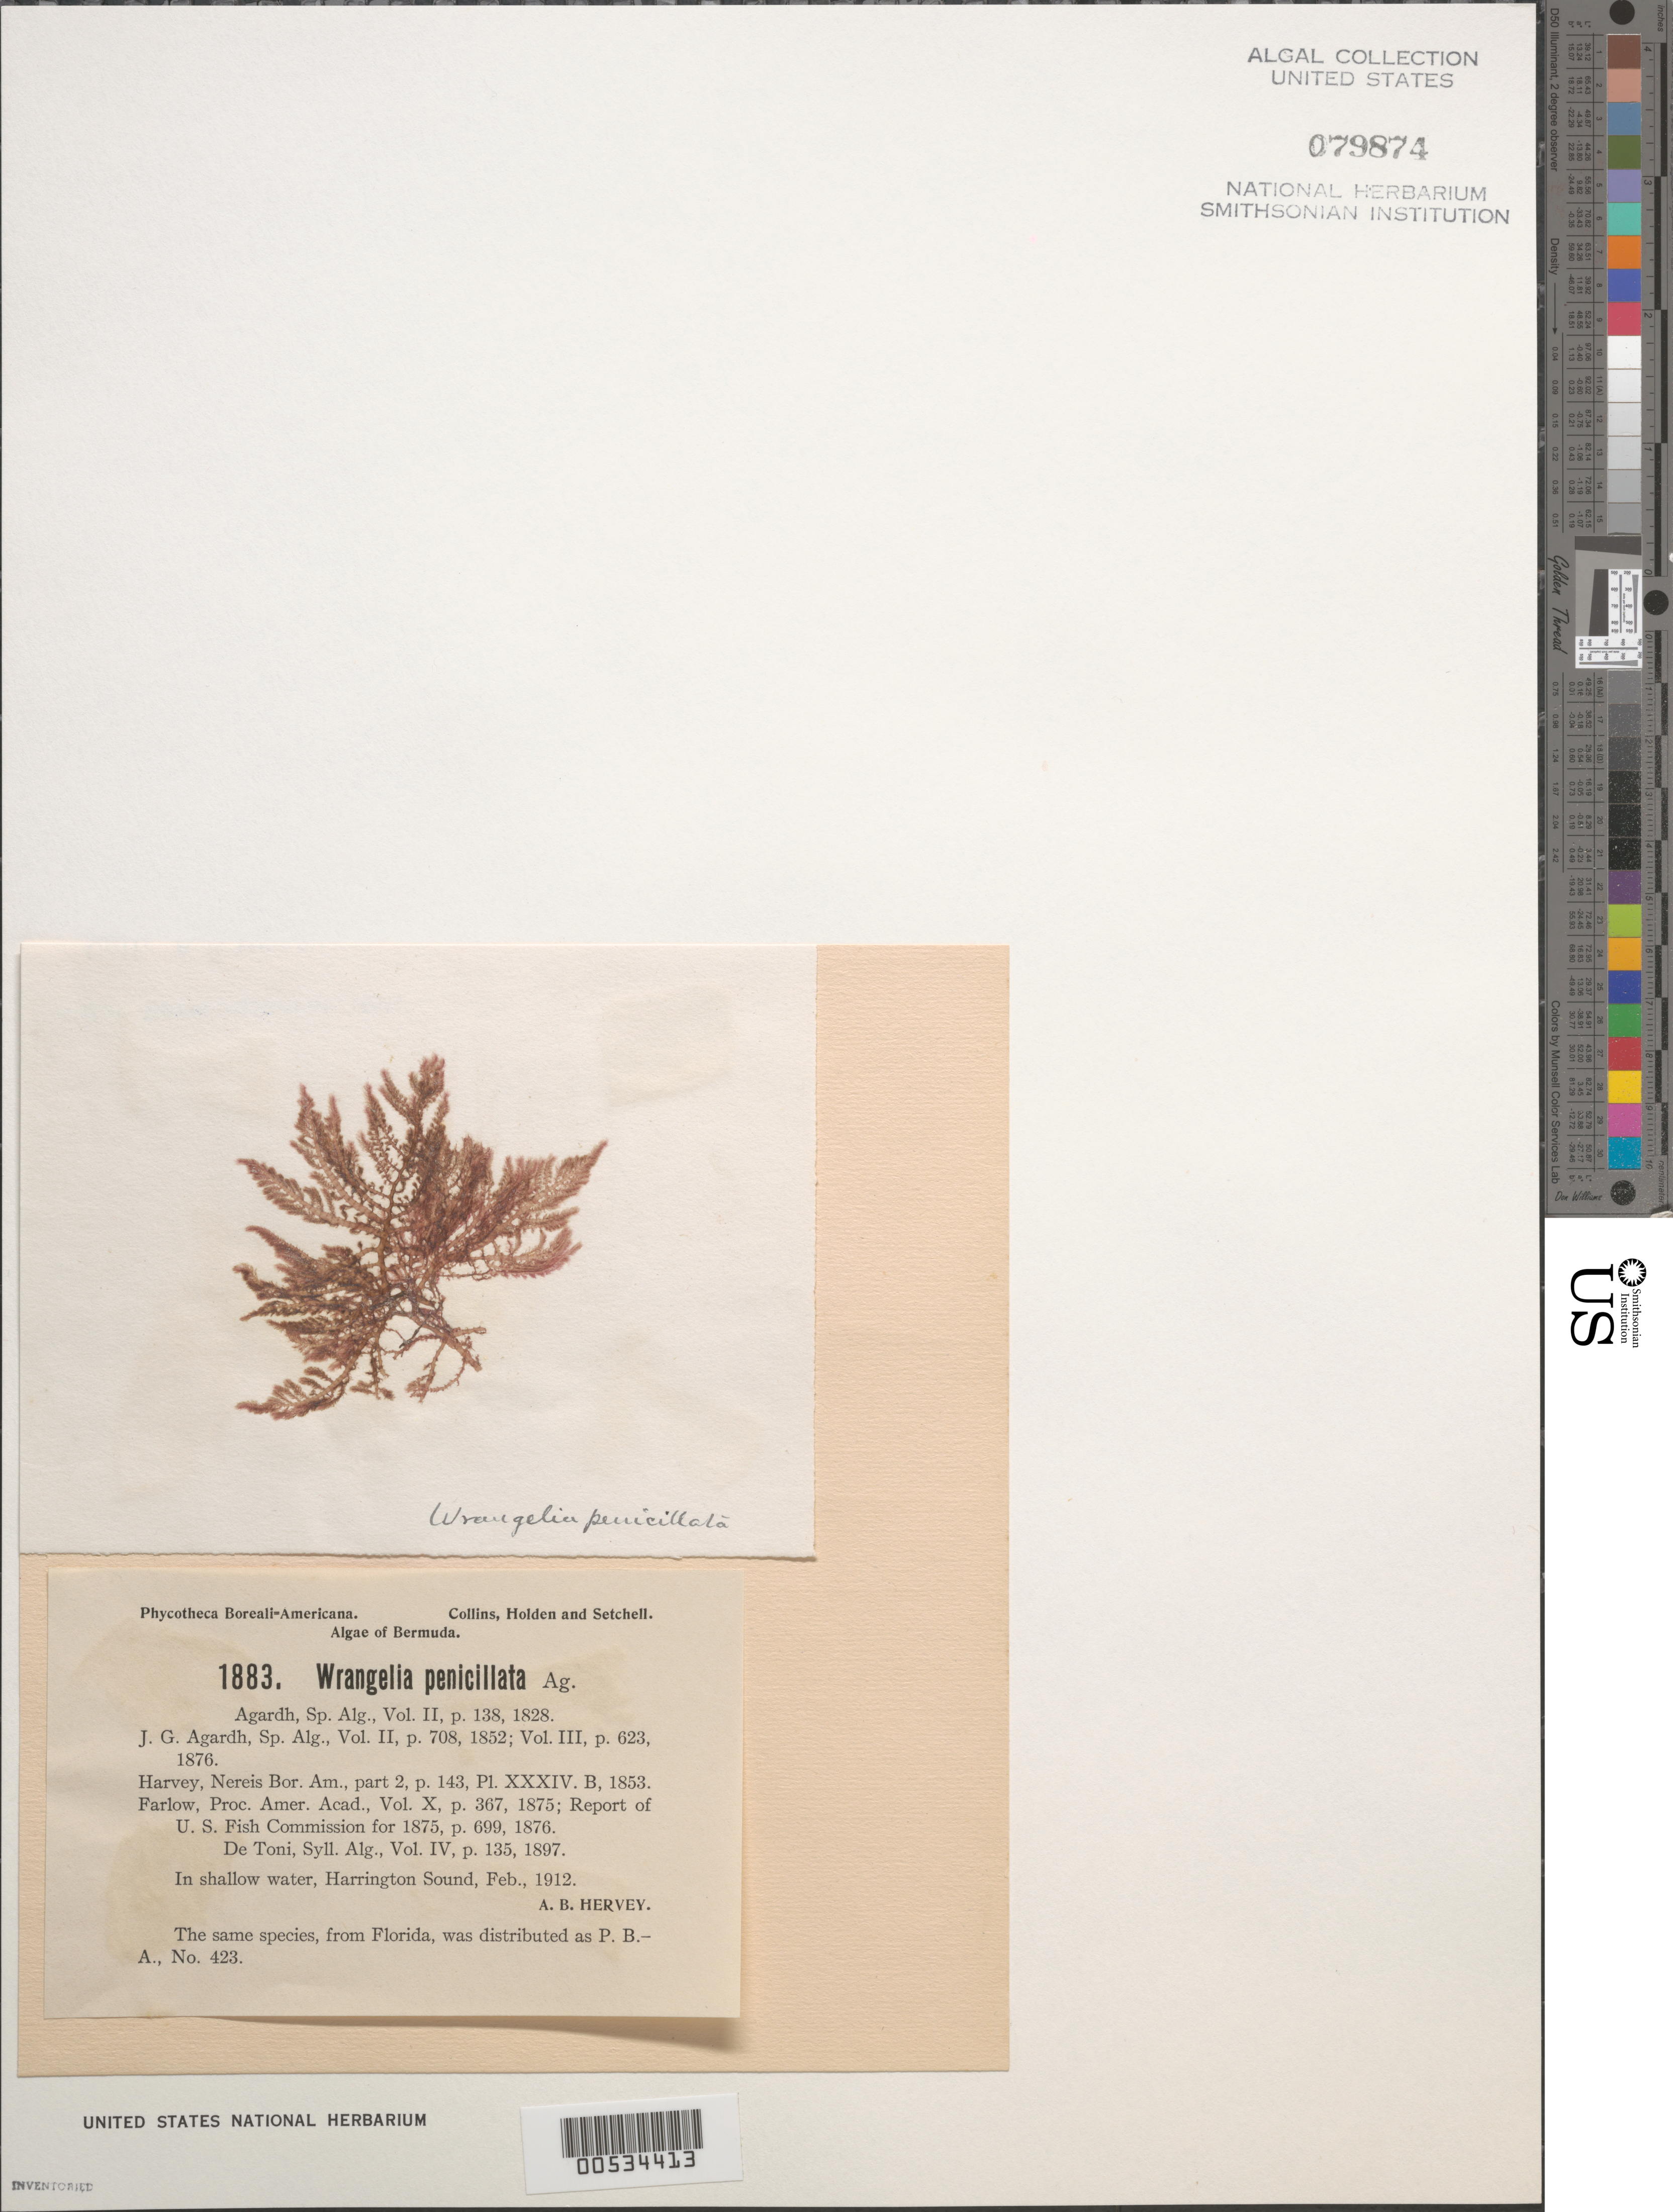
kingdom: Plantae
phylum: Rhodophyta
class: Florideophyceae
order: Ceramiales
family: Wrangeliaceae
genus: Wrangelia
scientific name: Wrangelia penicillata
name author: (C. Agardh) C. Agardh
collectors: A. B. Hervey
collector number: PB-A 1883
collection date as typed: Feb 1912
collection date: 1912-02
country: Bermuda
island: Bermuda Island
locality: Harrington Sound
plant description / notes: Collins, Holden & Setchell, Phycotheca Boreali-Americana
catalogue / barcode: US 79874